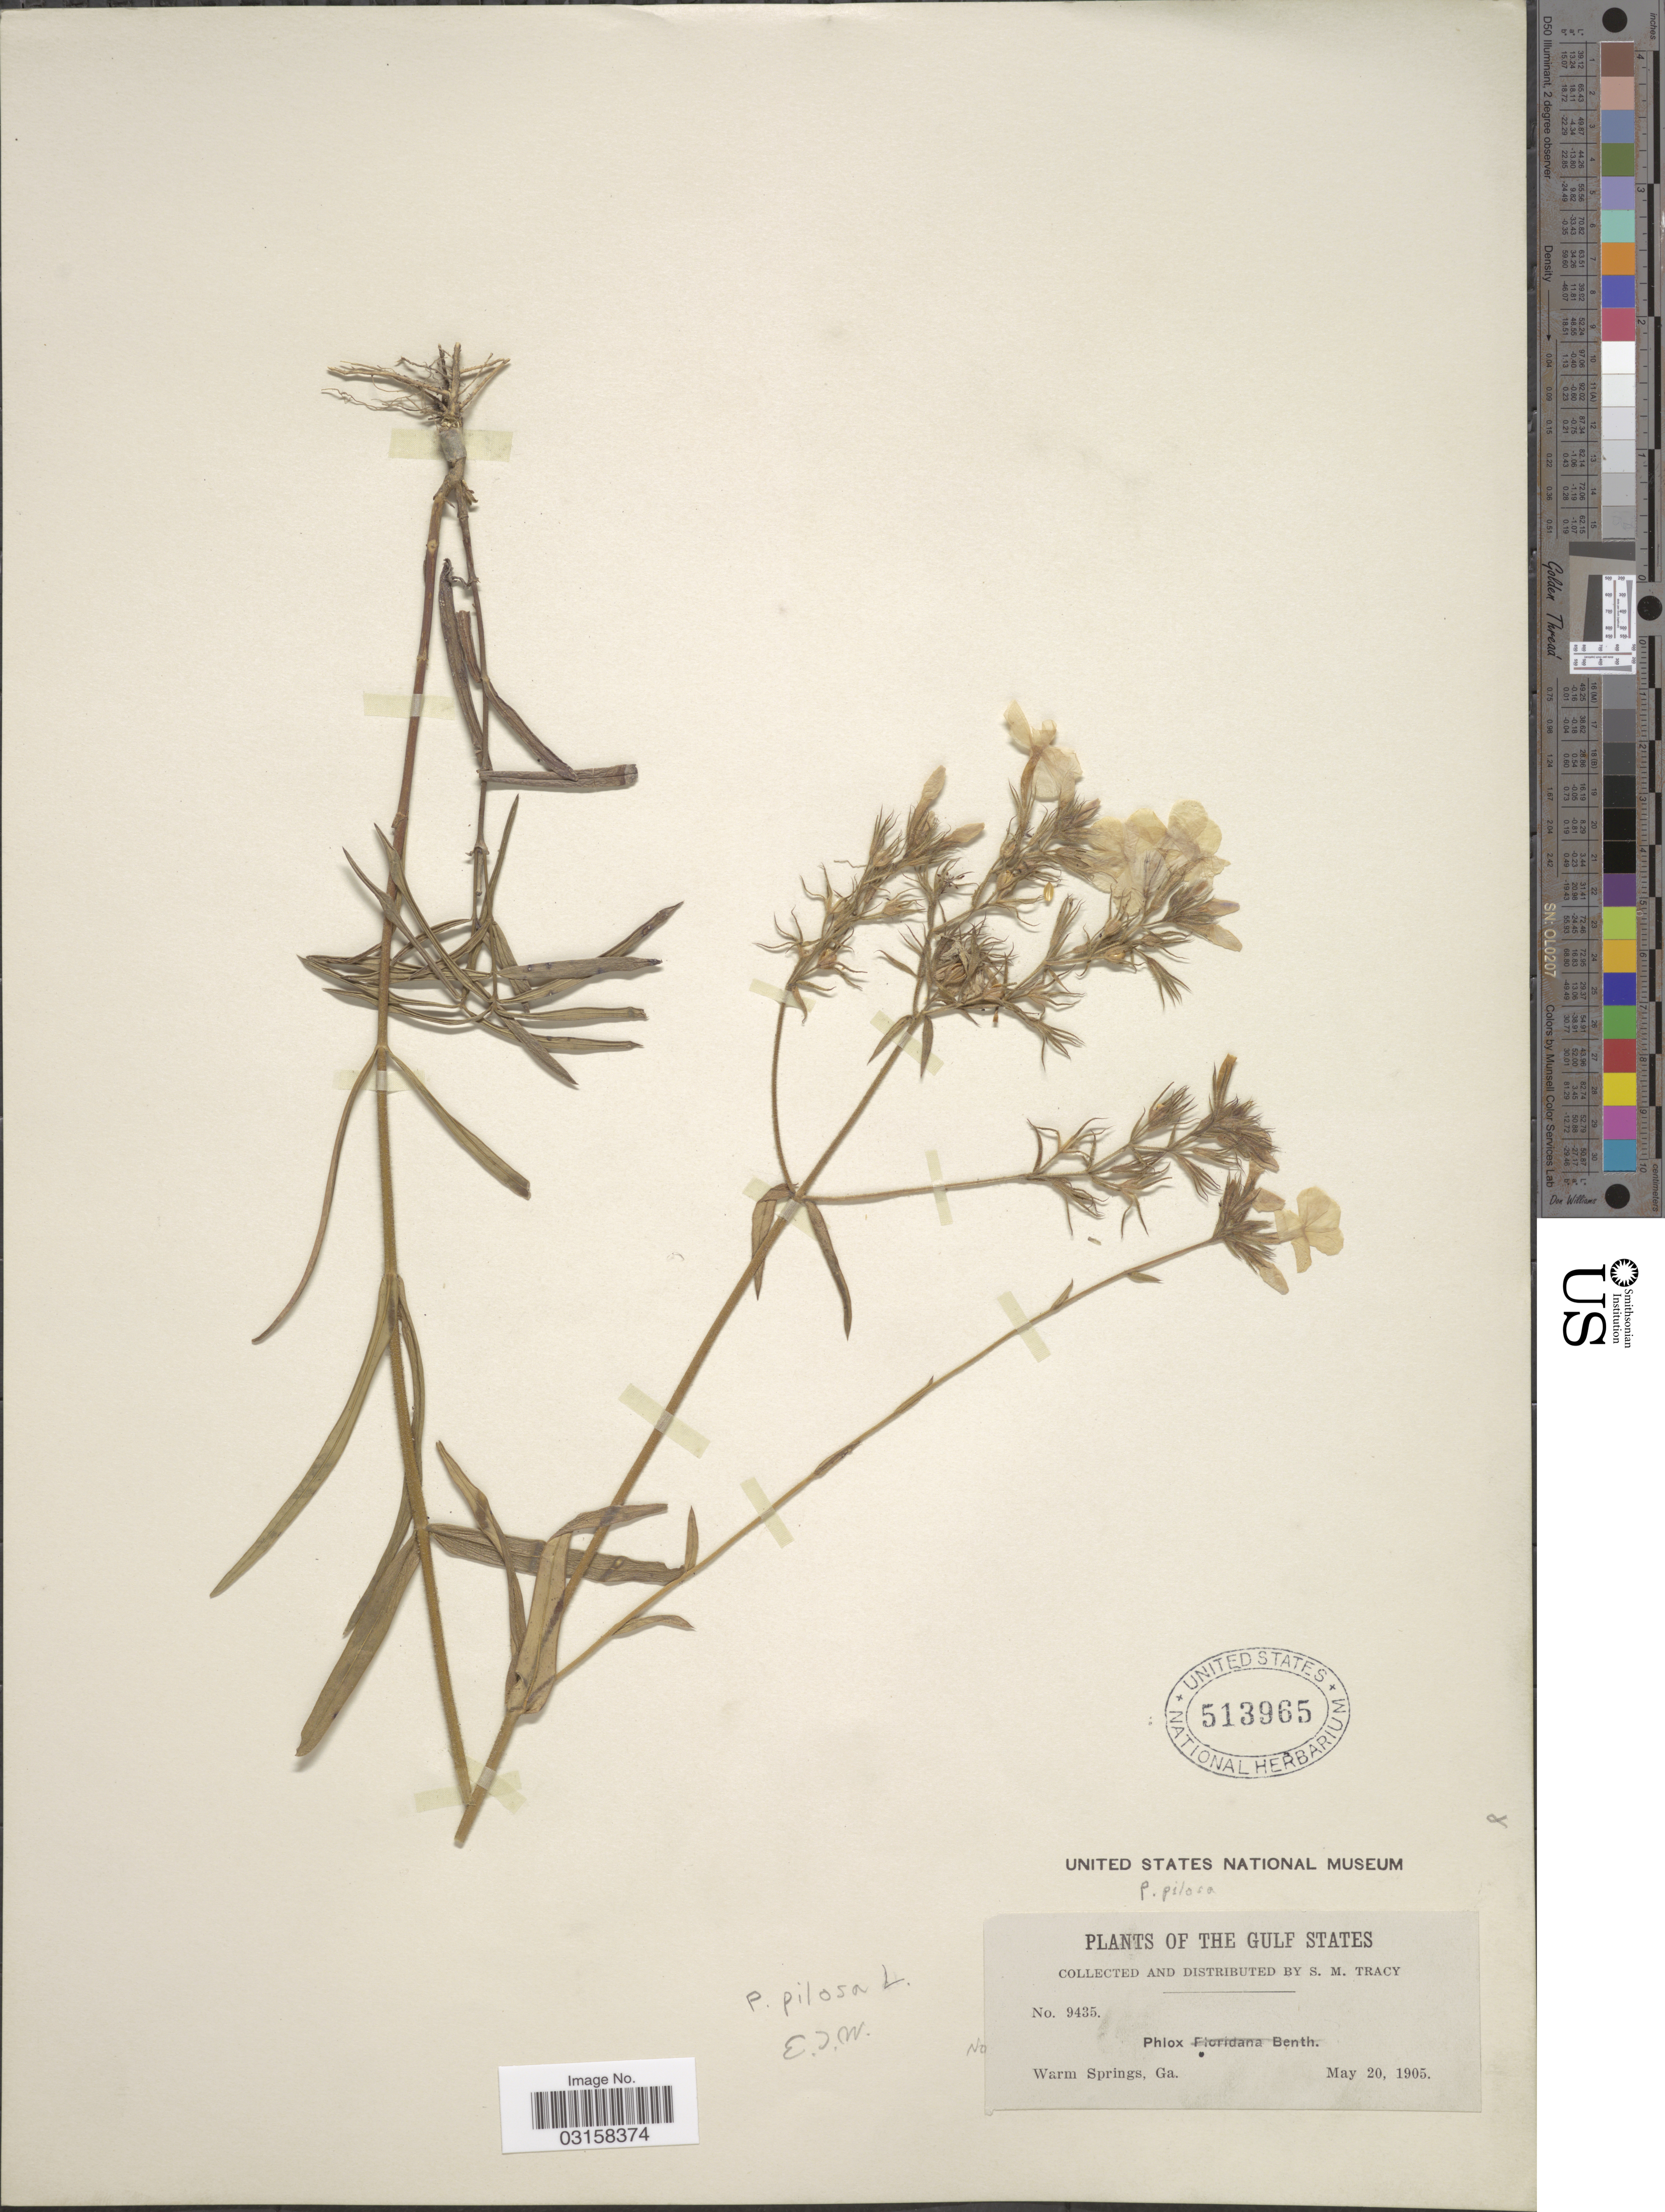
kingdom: Plantae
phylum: Tracheophyta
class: Magnoliopsida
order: Ericales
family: Polemoniaceae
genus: Phlox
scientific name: Phlox pilosa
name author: L.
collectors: S. M. Tracy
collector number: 9435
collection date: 1905-05-20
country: United States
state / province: Georgia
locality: The Gulf States. Warm Springs, Ga.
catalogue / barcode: US 513965